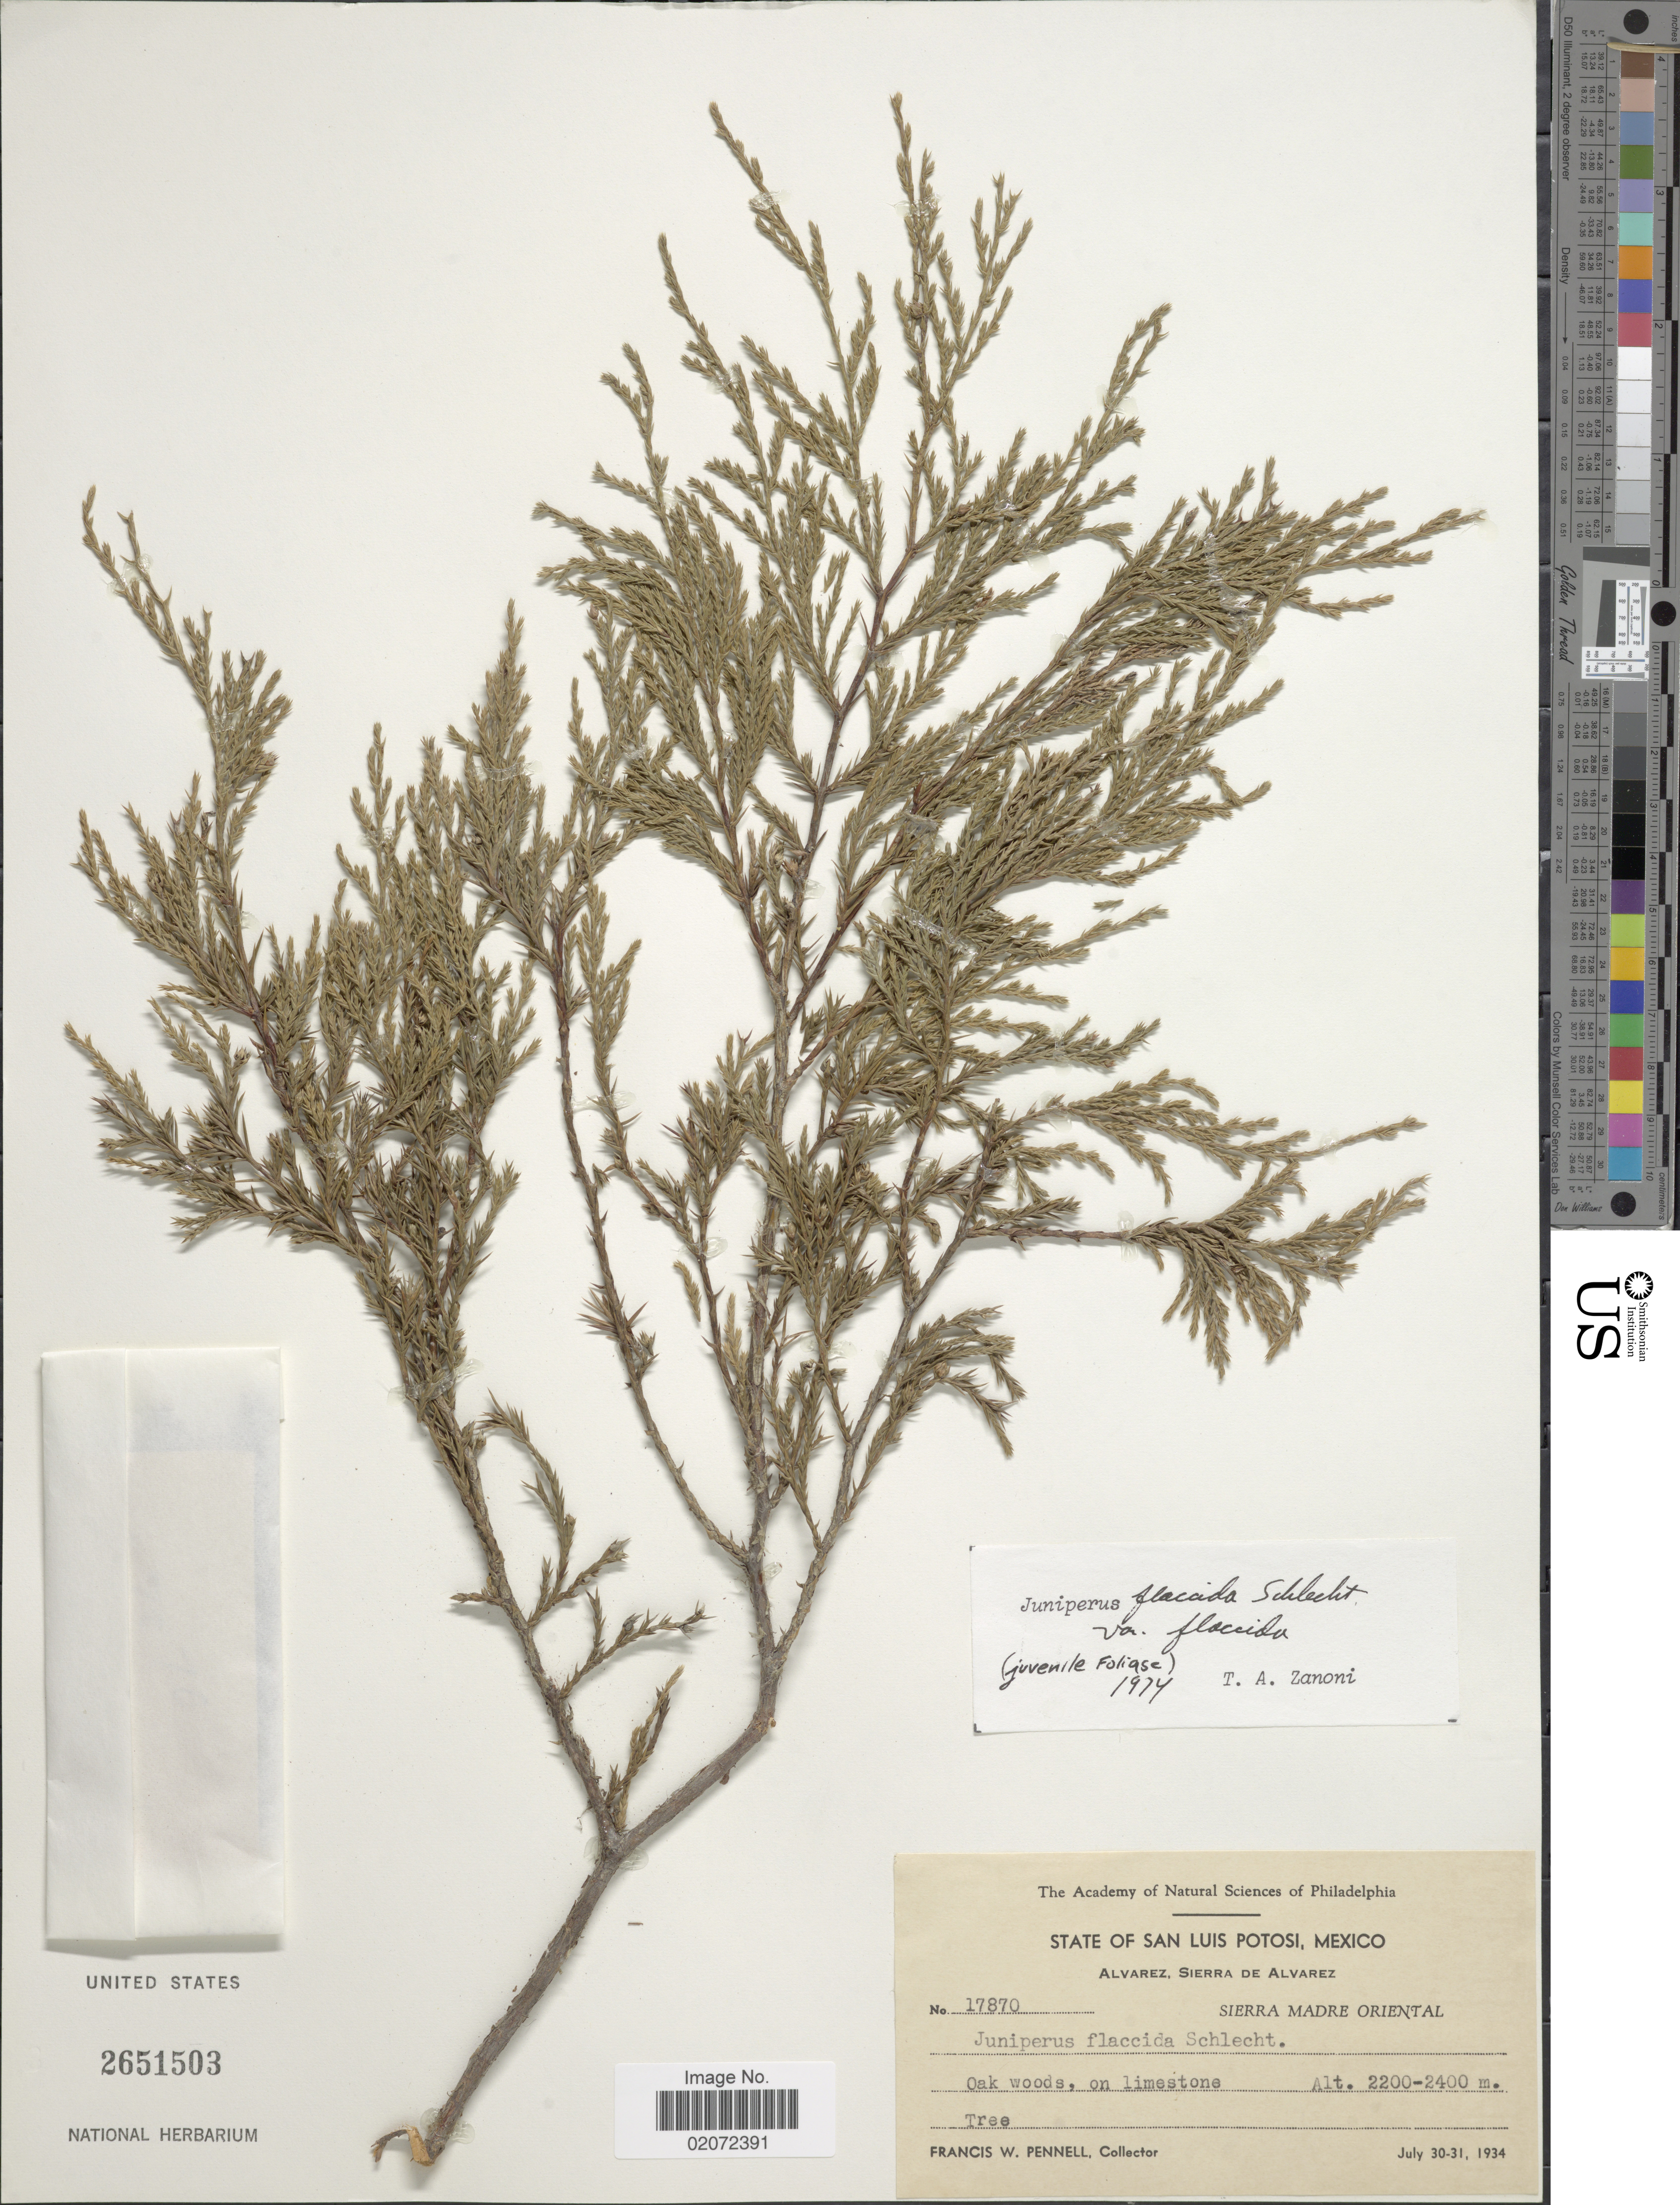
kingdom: Plantae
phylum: Tracheophyta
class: Pinopsida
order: Pinales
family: Cupressaceae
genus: Juniperus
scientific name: Juniperus flaccida var. flaccida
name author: Schltdl.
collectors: F. W. Pennell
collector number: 17870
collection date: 1934-07-30/1934-07-31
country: Mexico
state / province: San Luis Potosí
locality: Alvarez, Sierra de Alvarez. Sierra Madre Oriental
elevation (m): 2200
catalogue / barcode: US 2651503